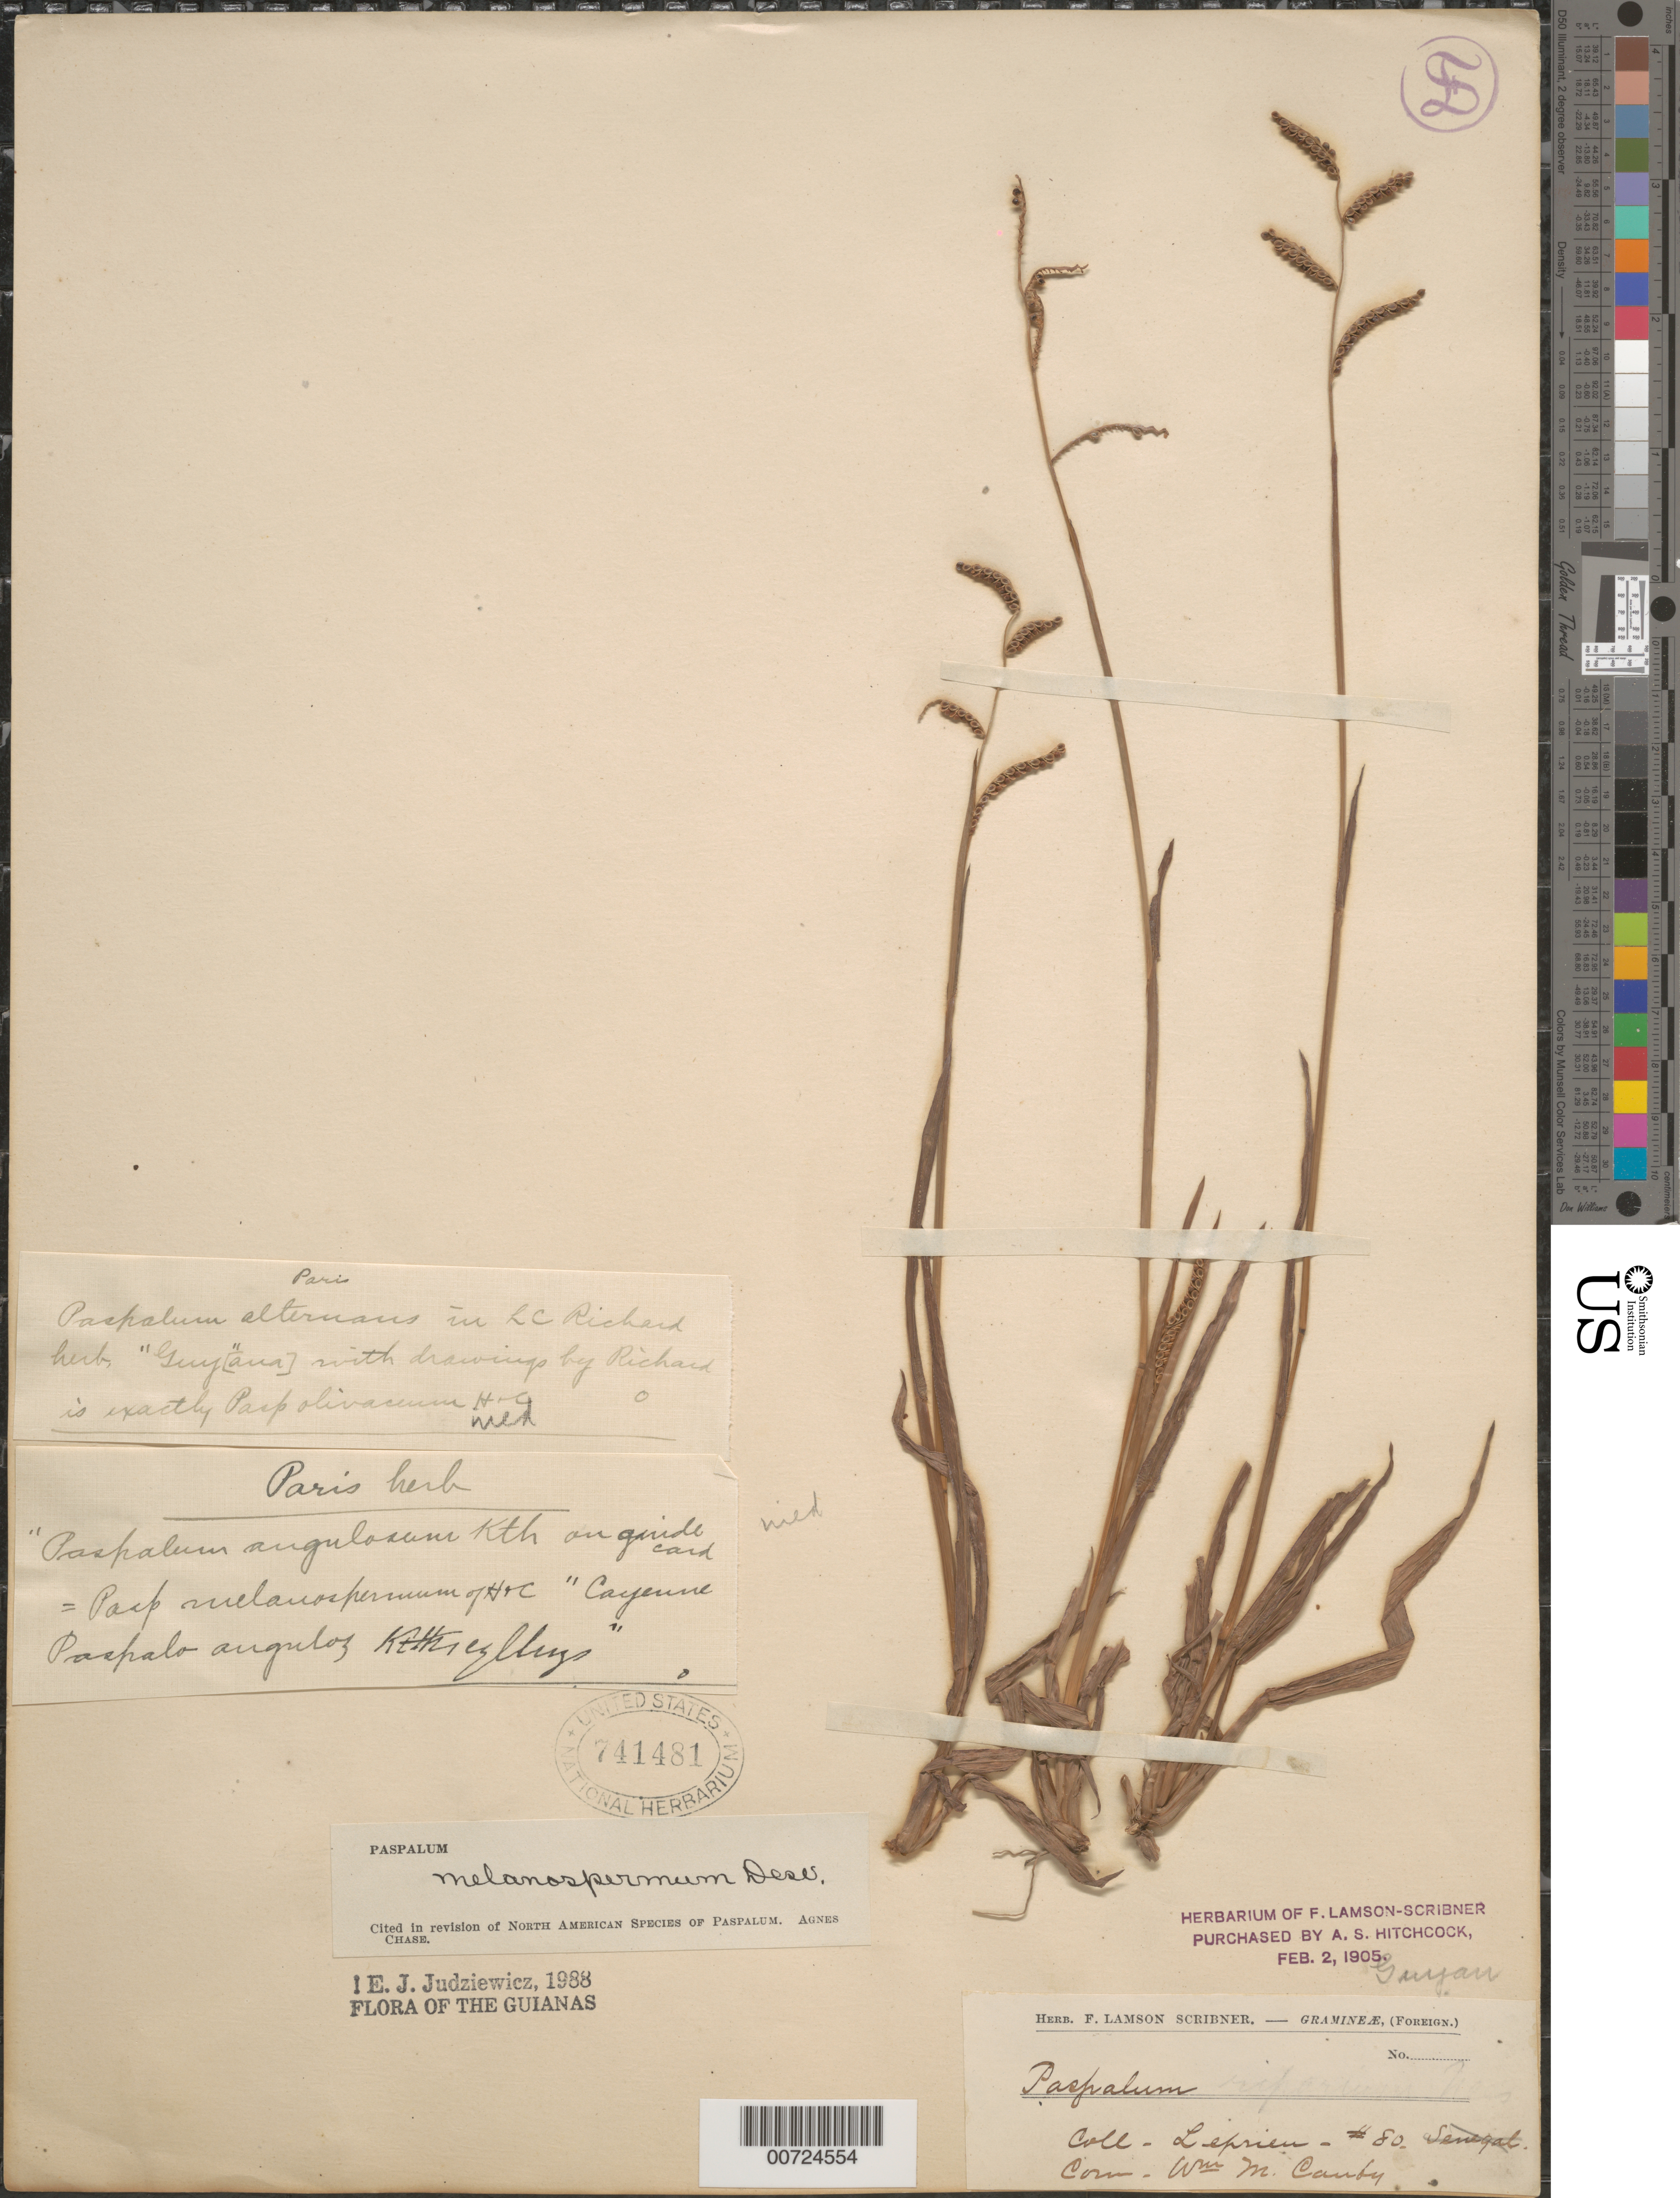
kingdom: Plantae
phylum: Tracheophyta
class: Liliopsida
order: Poales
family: Poaceae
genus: Paspalum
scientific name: Paspalum melanospermum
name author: Desv. ex Poir.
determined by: Judziewicz, E. J.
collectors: F. M. R. Leprieur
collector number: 80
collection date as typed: s.d.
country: French Guiana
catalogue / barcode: US 741481